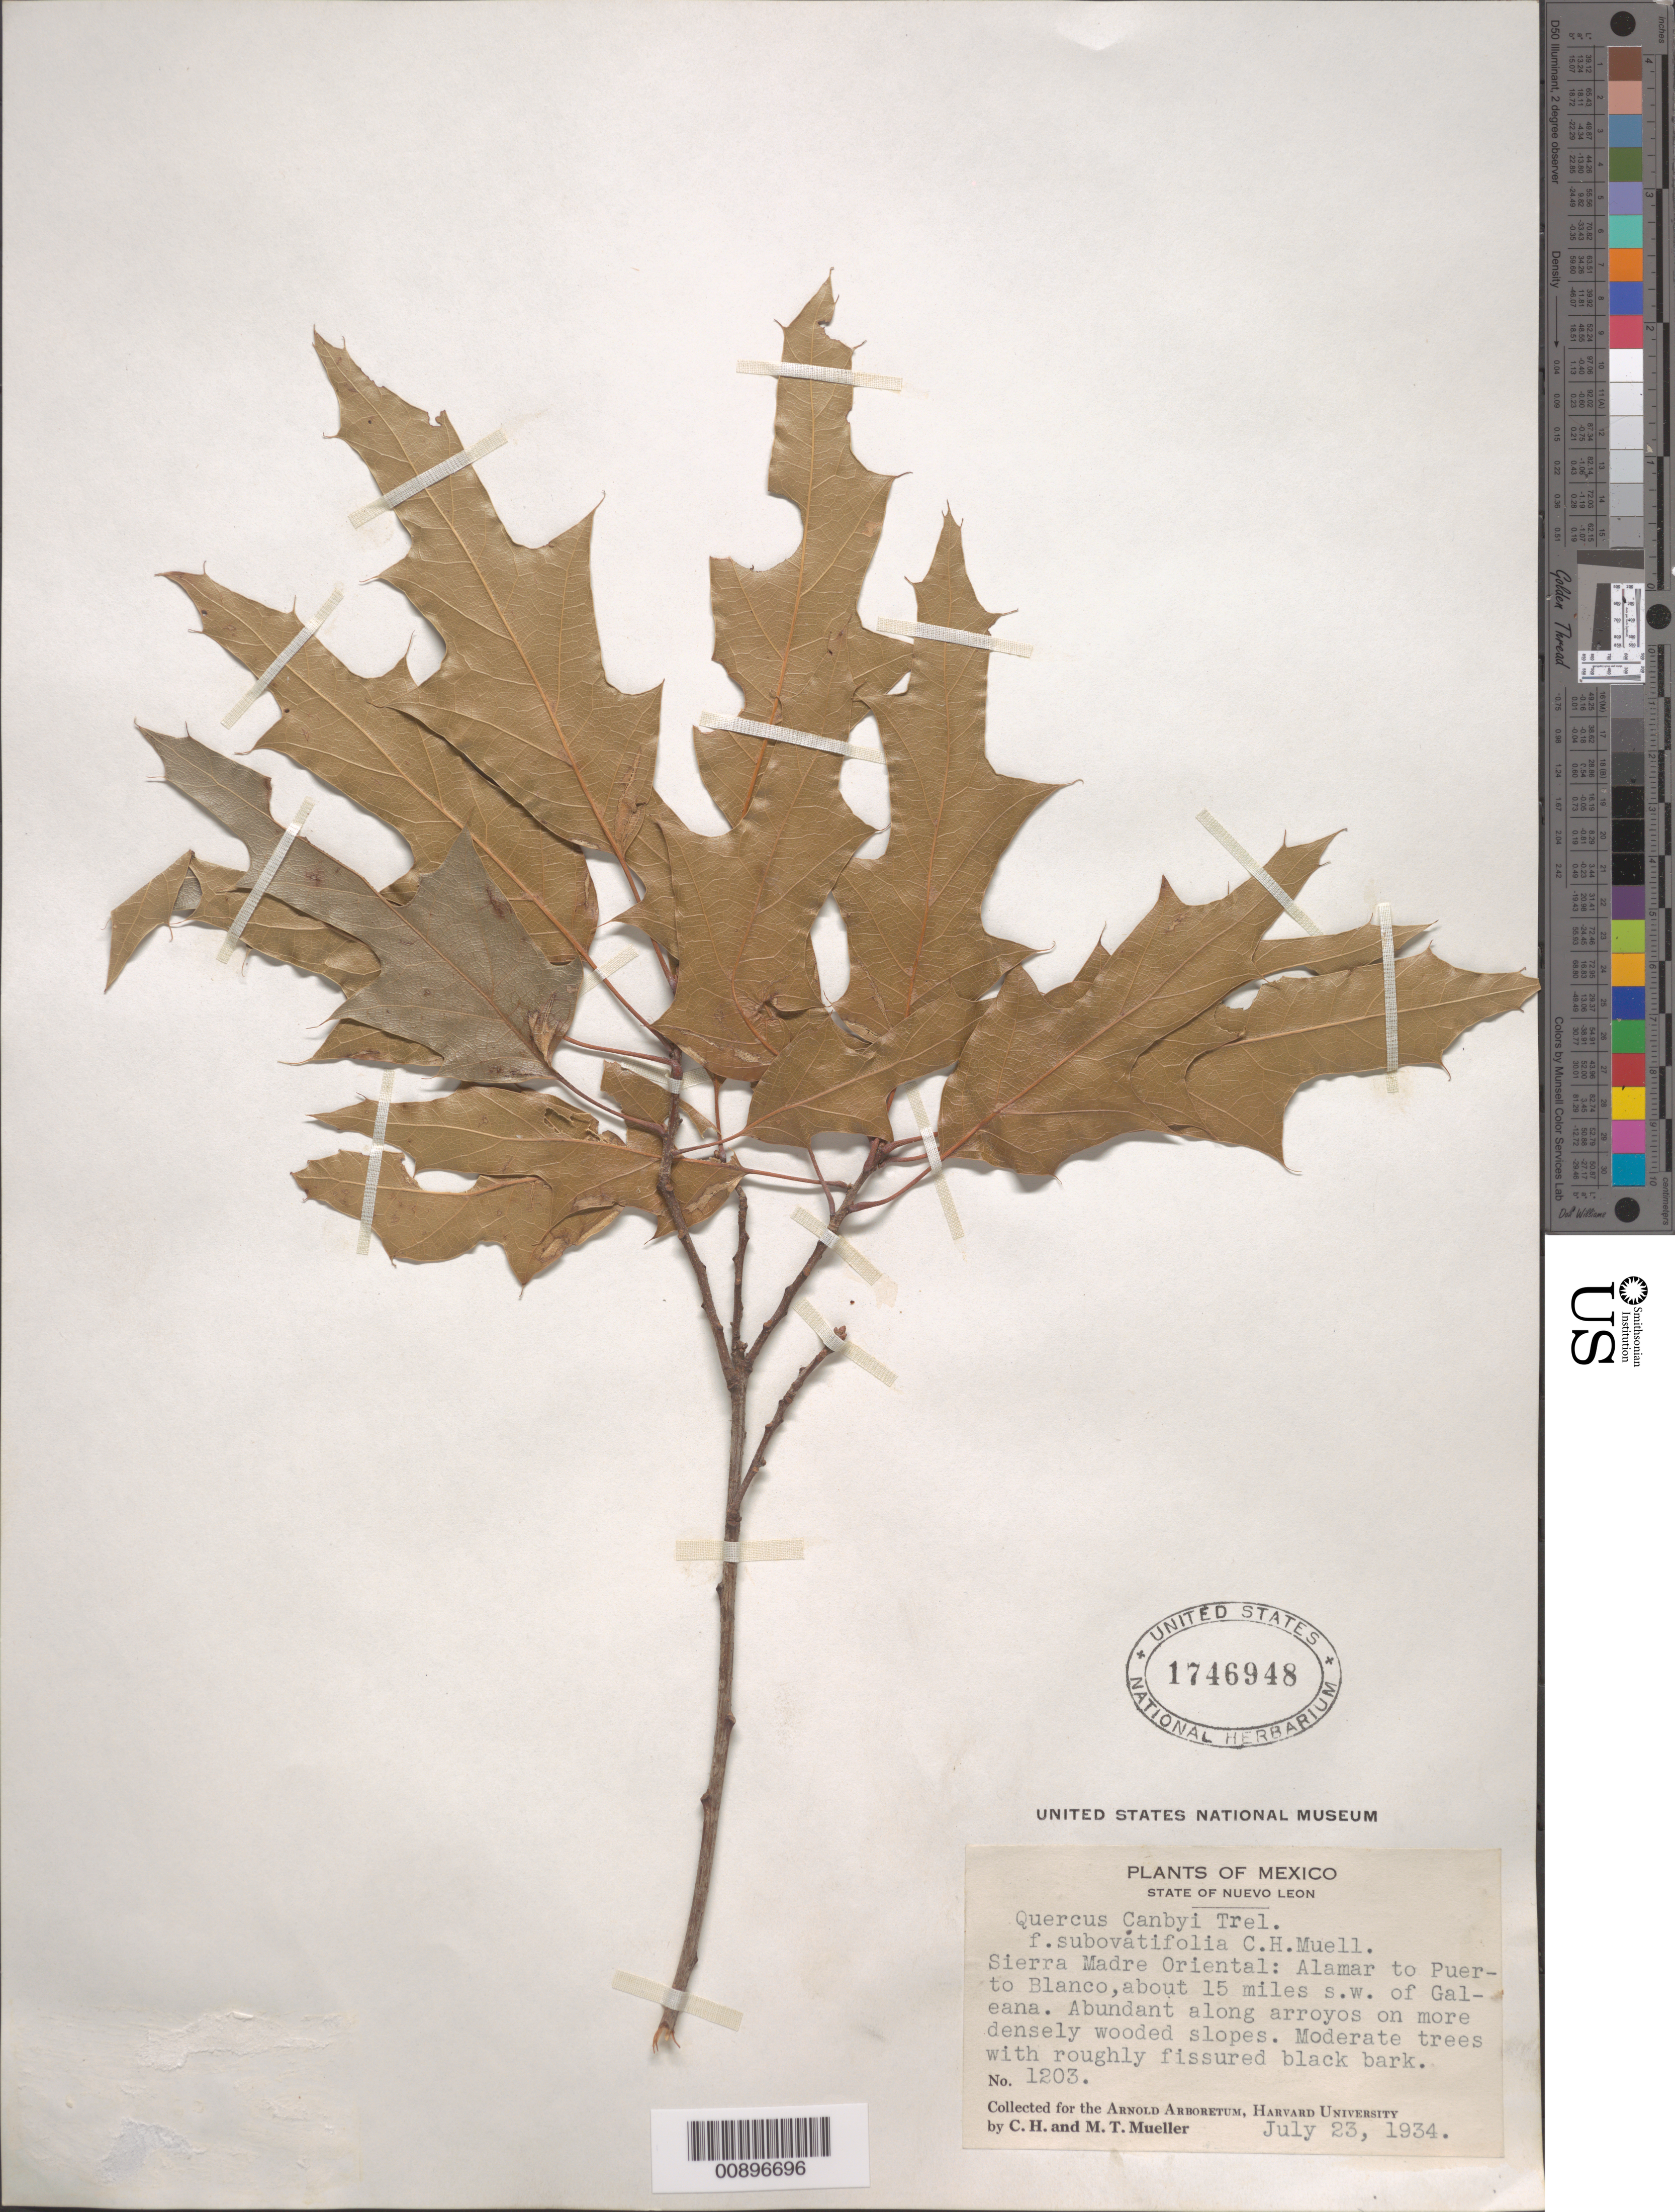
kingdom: Plantae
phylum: Tracheophyta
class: Magnoliopsida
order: Fagales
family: Fagaceae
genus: Quercus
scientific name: Quercus canbyi f. subovatifolia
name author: C.H. Mull.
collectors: C. H. Mueller & M. Mueller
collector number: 1203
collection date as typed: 23 Jul 1934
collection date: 1934-07-23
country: Mexico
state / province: Nuevo León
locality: Sierra Madre Oriental: Alamar to Puerto Blanco, about 15 miles SW of Galeana. Nuevo León.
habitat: Abundant along arroyos on more densely wooded slopes.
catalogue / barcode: US 1746948